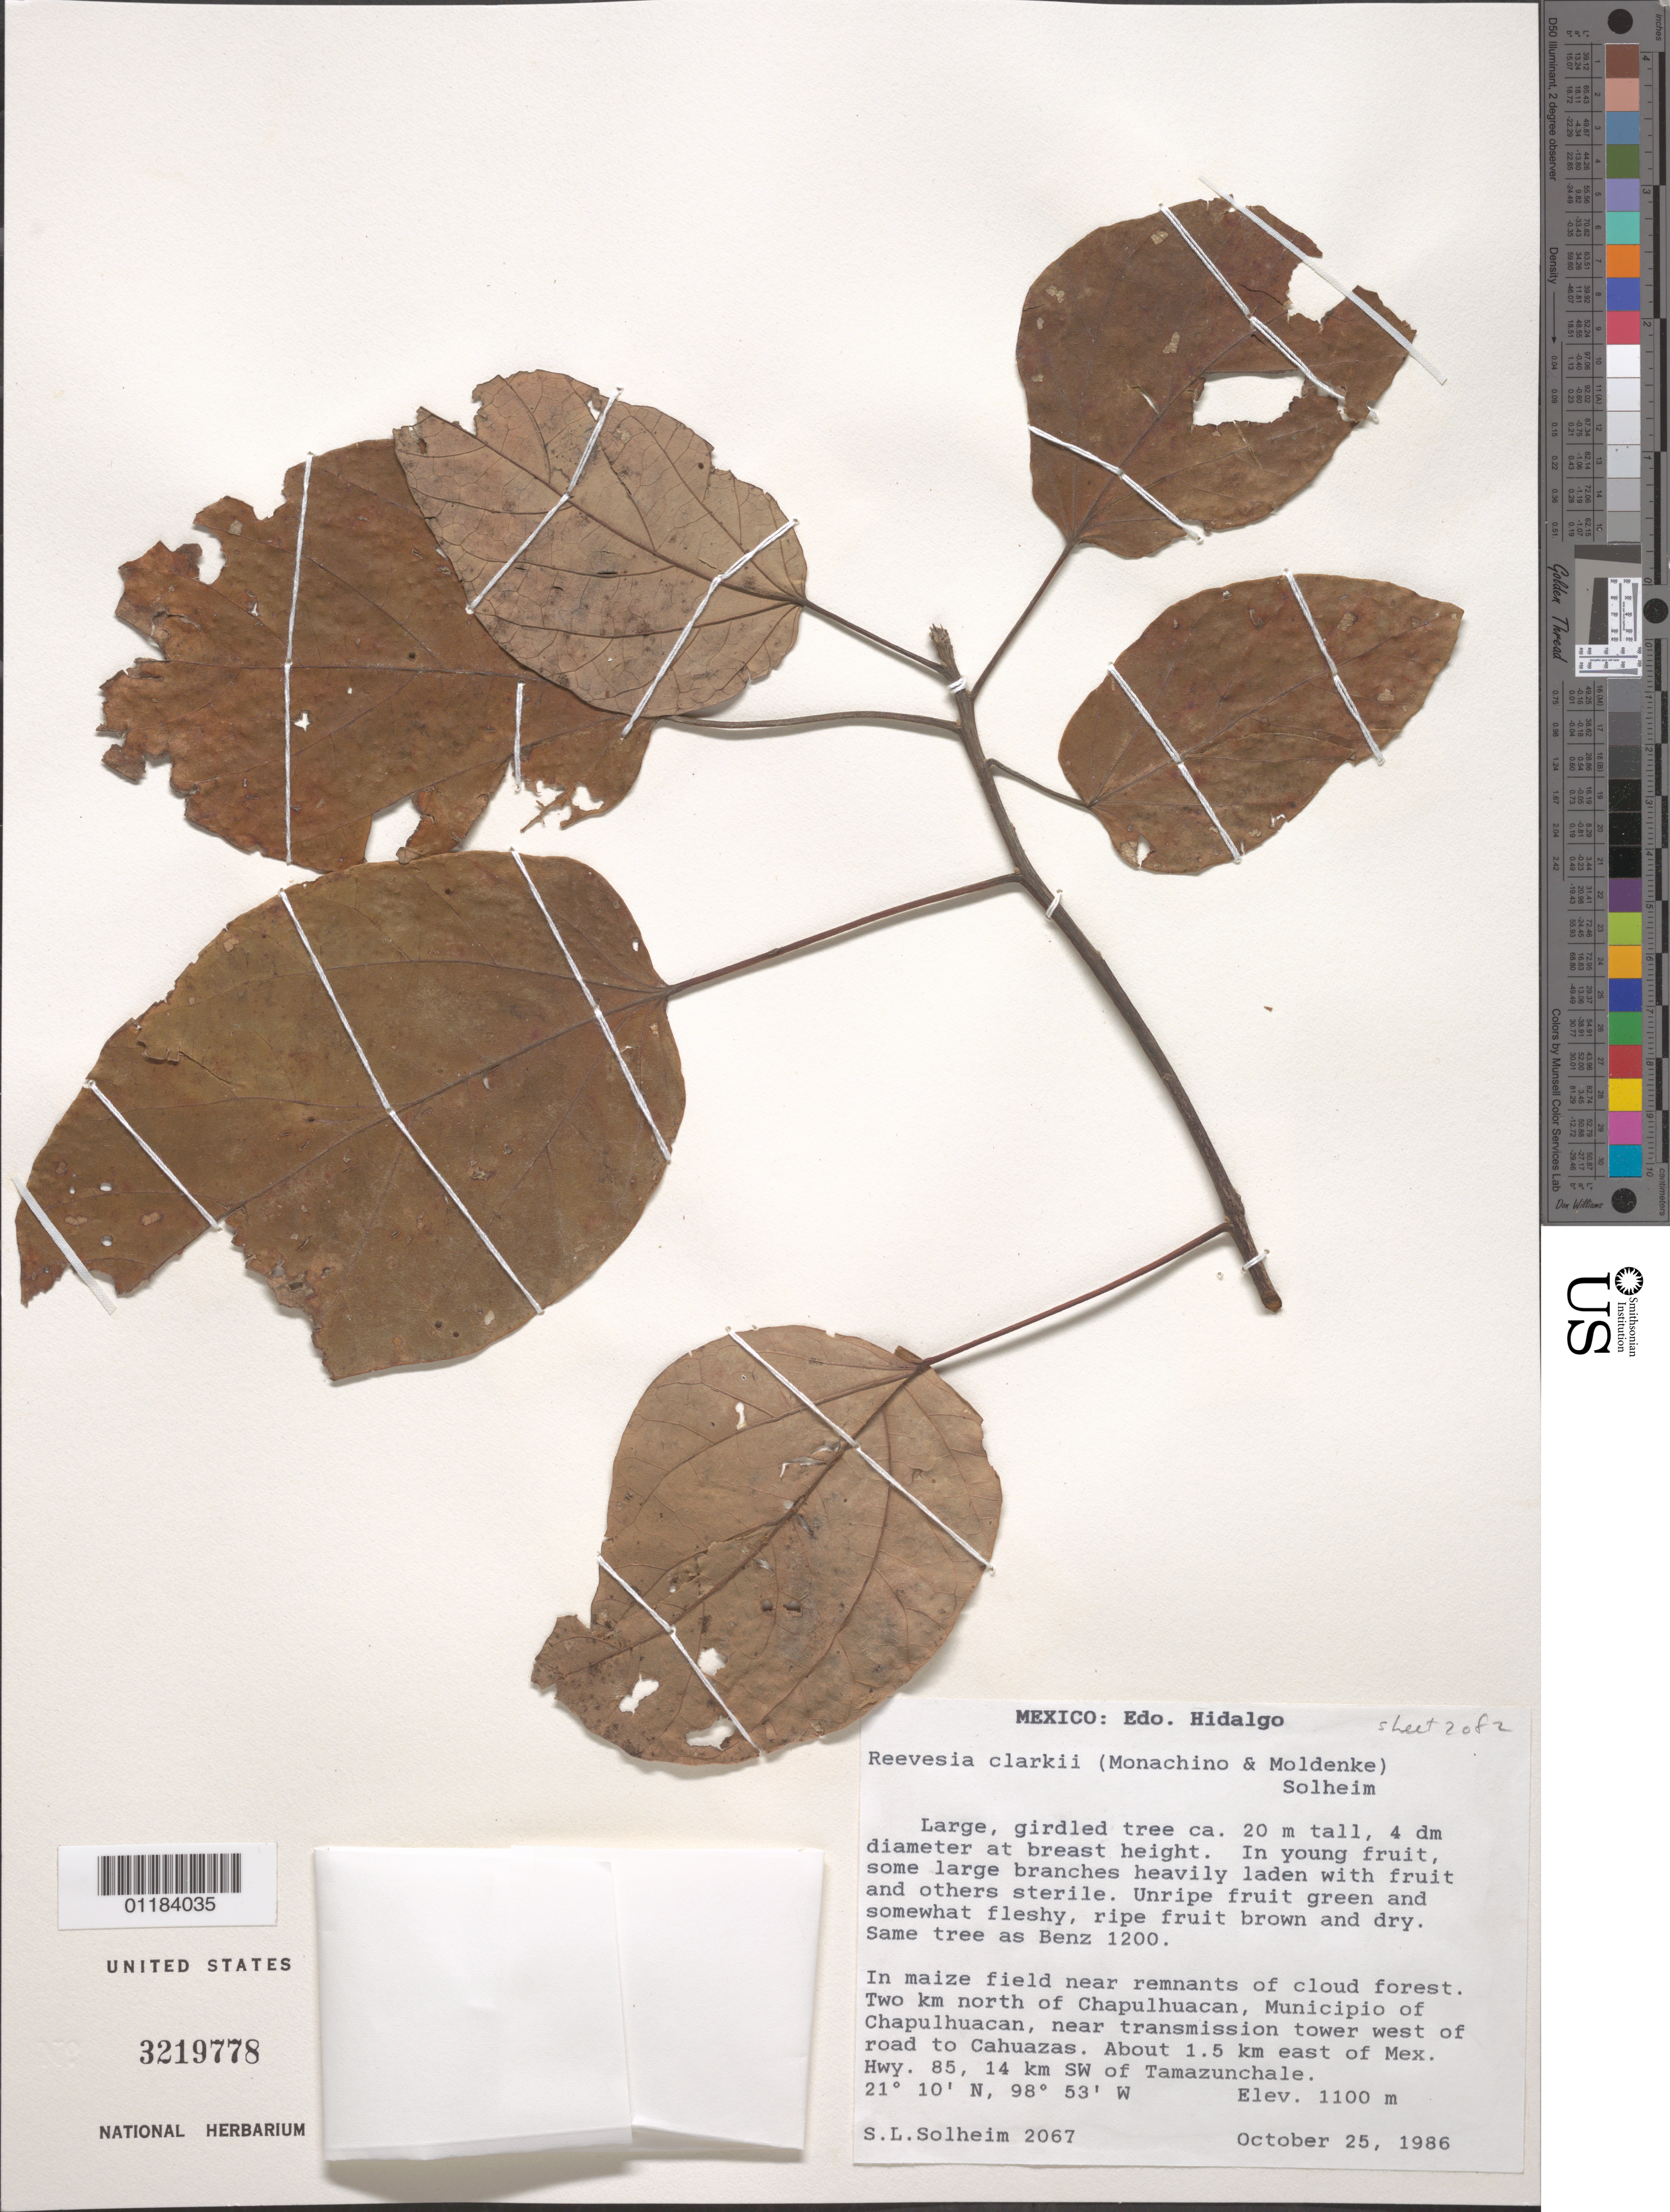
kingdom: Plantae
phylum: Tracheophyta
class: Magnoliopsida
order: Malvales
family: Malvaceae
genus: Reevesia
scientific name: Reevesia clarkii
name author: (Monach. & Moldenke) S. Solheim ex Machuca-Machuca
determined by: Dorr, L. J., (BOT), Smithsonian Institution - National Museum of Natural History (UNITED STATES)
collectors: S. Solheim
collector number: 2067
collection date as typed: October 25, 1986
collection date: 1986-10-25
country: México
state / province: Hidalgo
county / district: Chapulhuacan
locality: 2 km N of Chapulhuacan near transmission tower W of road Cahuazas. About 1.5 km E of Mexico Hwy. 85, 14 km SW of Tamazunchale.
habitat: maize field near remnants of cloud forest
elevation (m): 1100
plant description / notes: Sheet 2 of 2; sheet 1 US No. 3219779; Bar code: 01184036; same tree as Benz 1200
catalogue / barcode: US 3219778